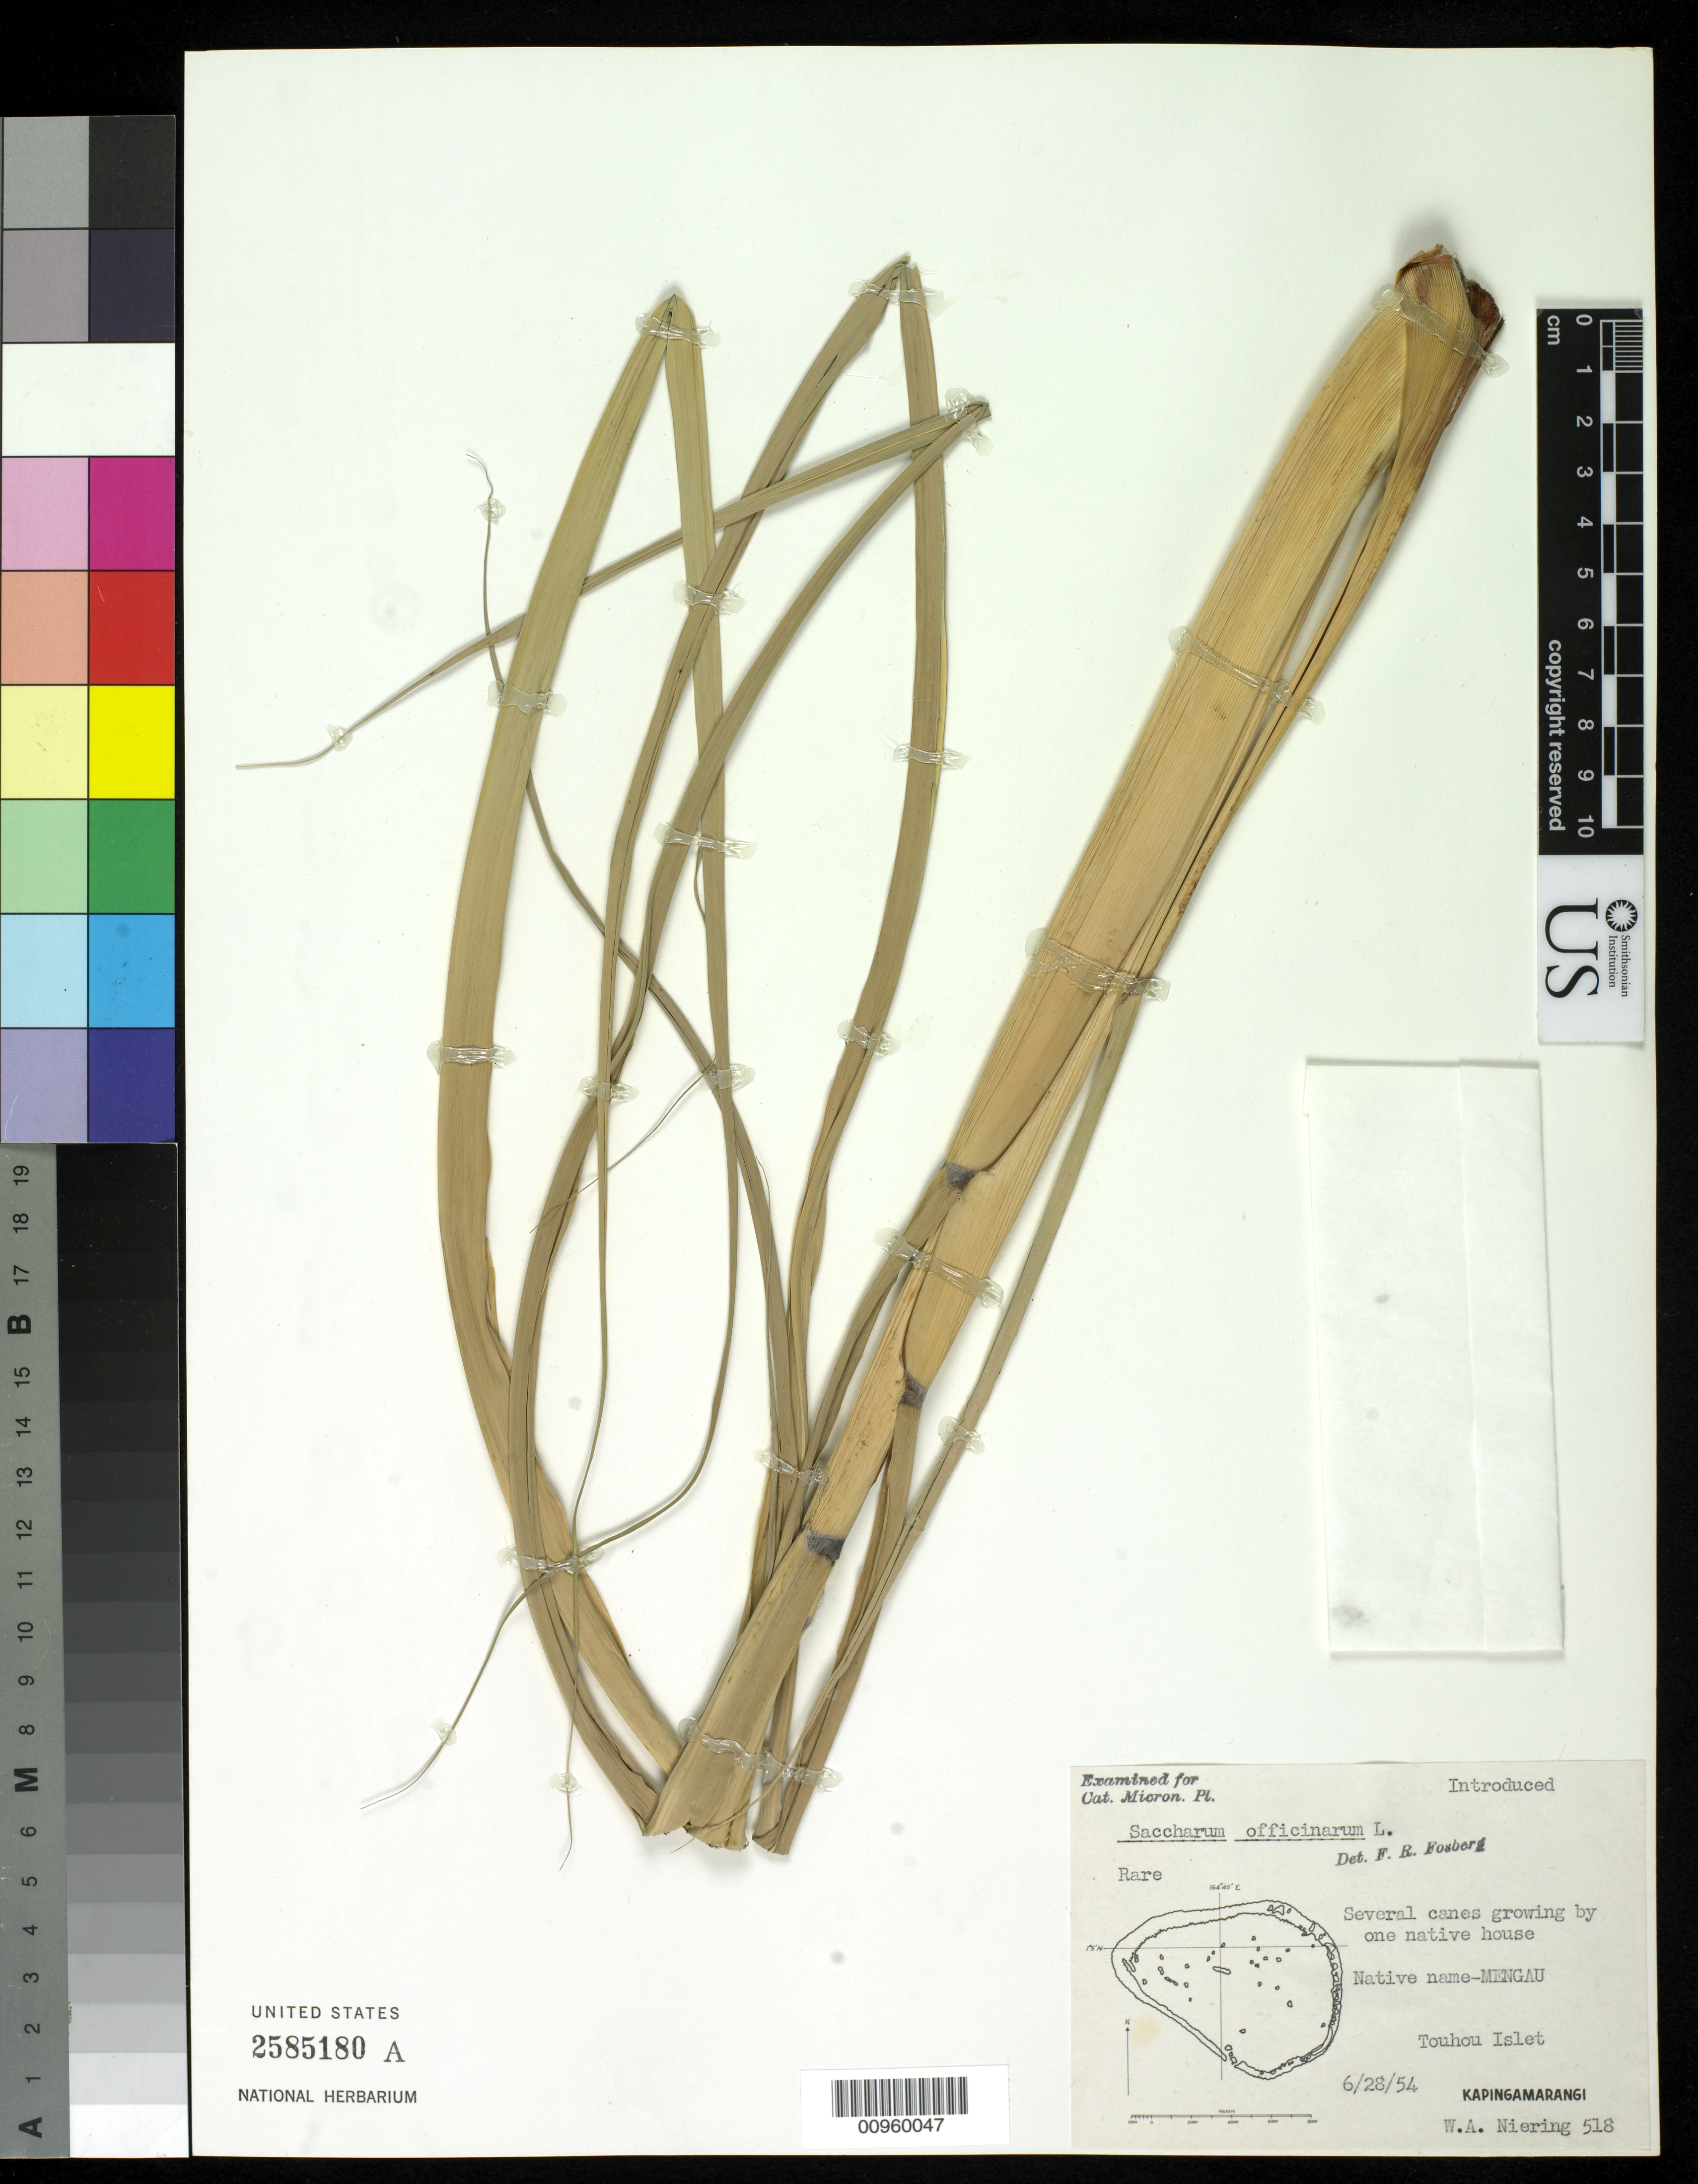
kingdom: Plantae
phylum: Tracheophyta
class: Liliopsida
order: Poales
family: Poaceae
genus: Saccharum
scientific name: Saccharum officinarum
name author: L.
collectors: W. Niering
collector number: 518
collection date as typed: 28 Jun 1954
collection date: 1954-06-28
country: Micronesia, Federated States of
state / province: Pohnpei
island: Kapingamarangi Atoll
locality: Touhou Islet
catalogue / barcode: US 2585180